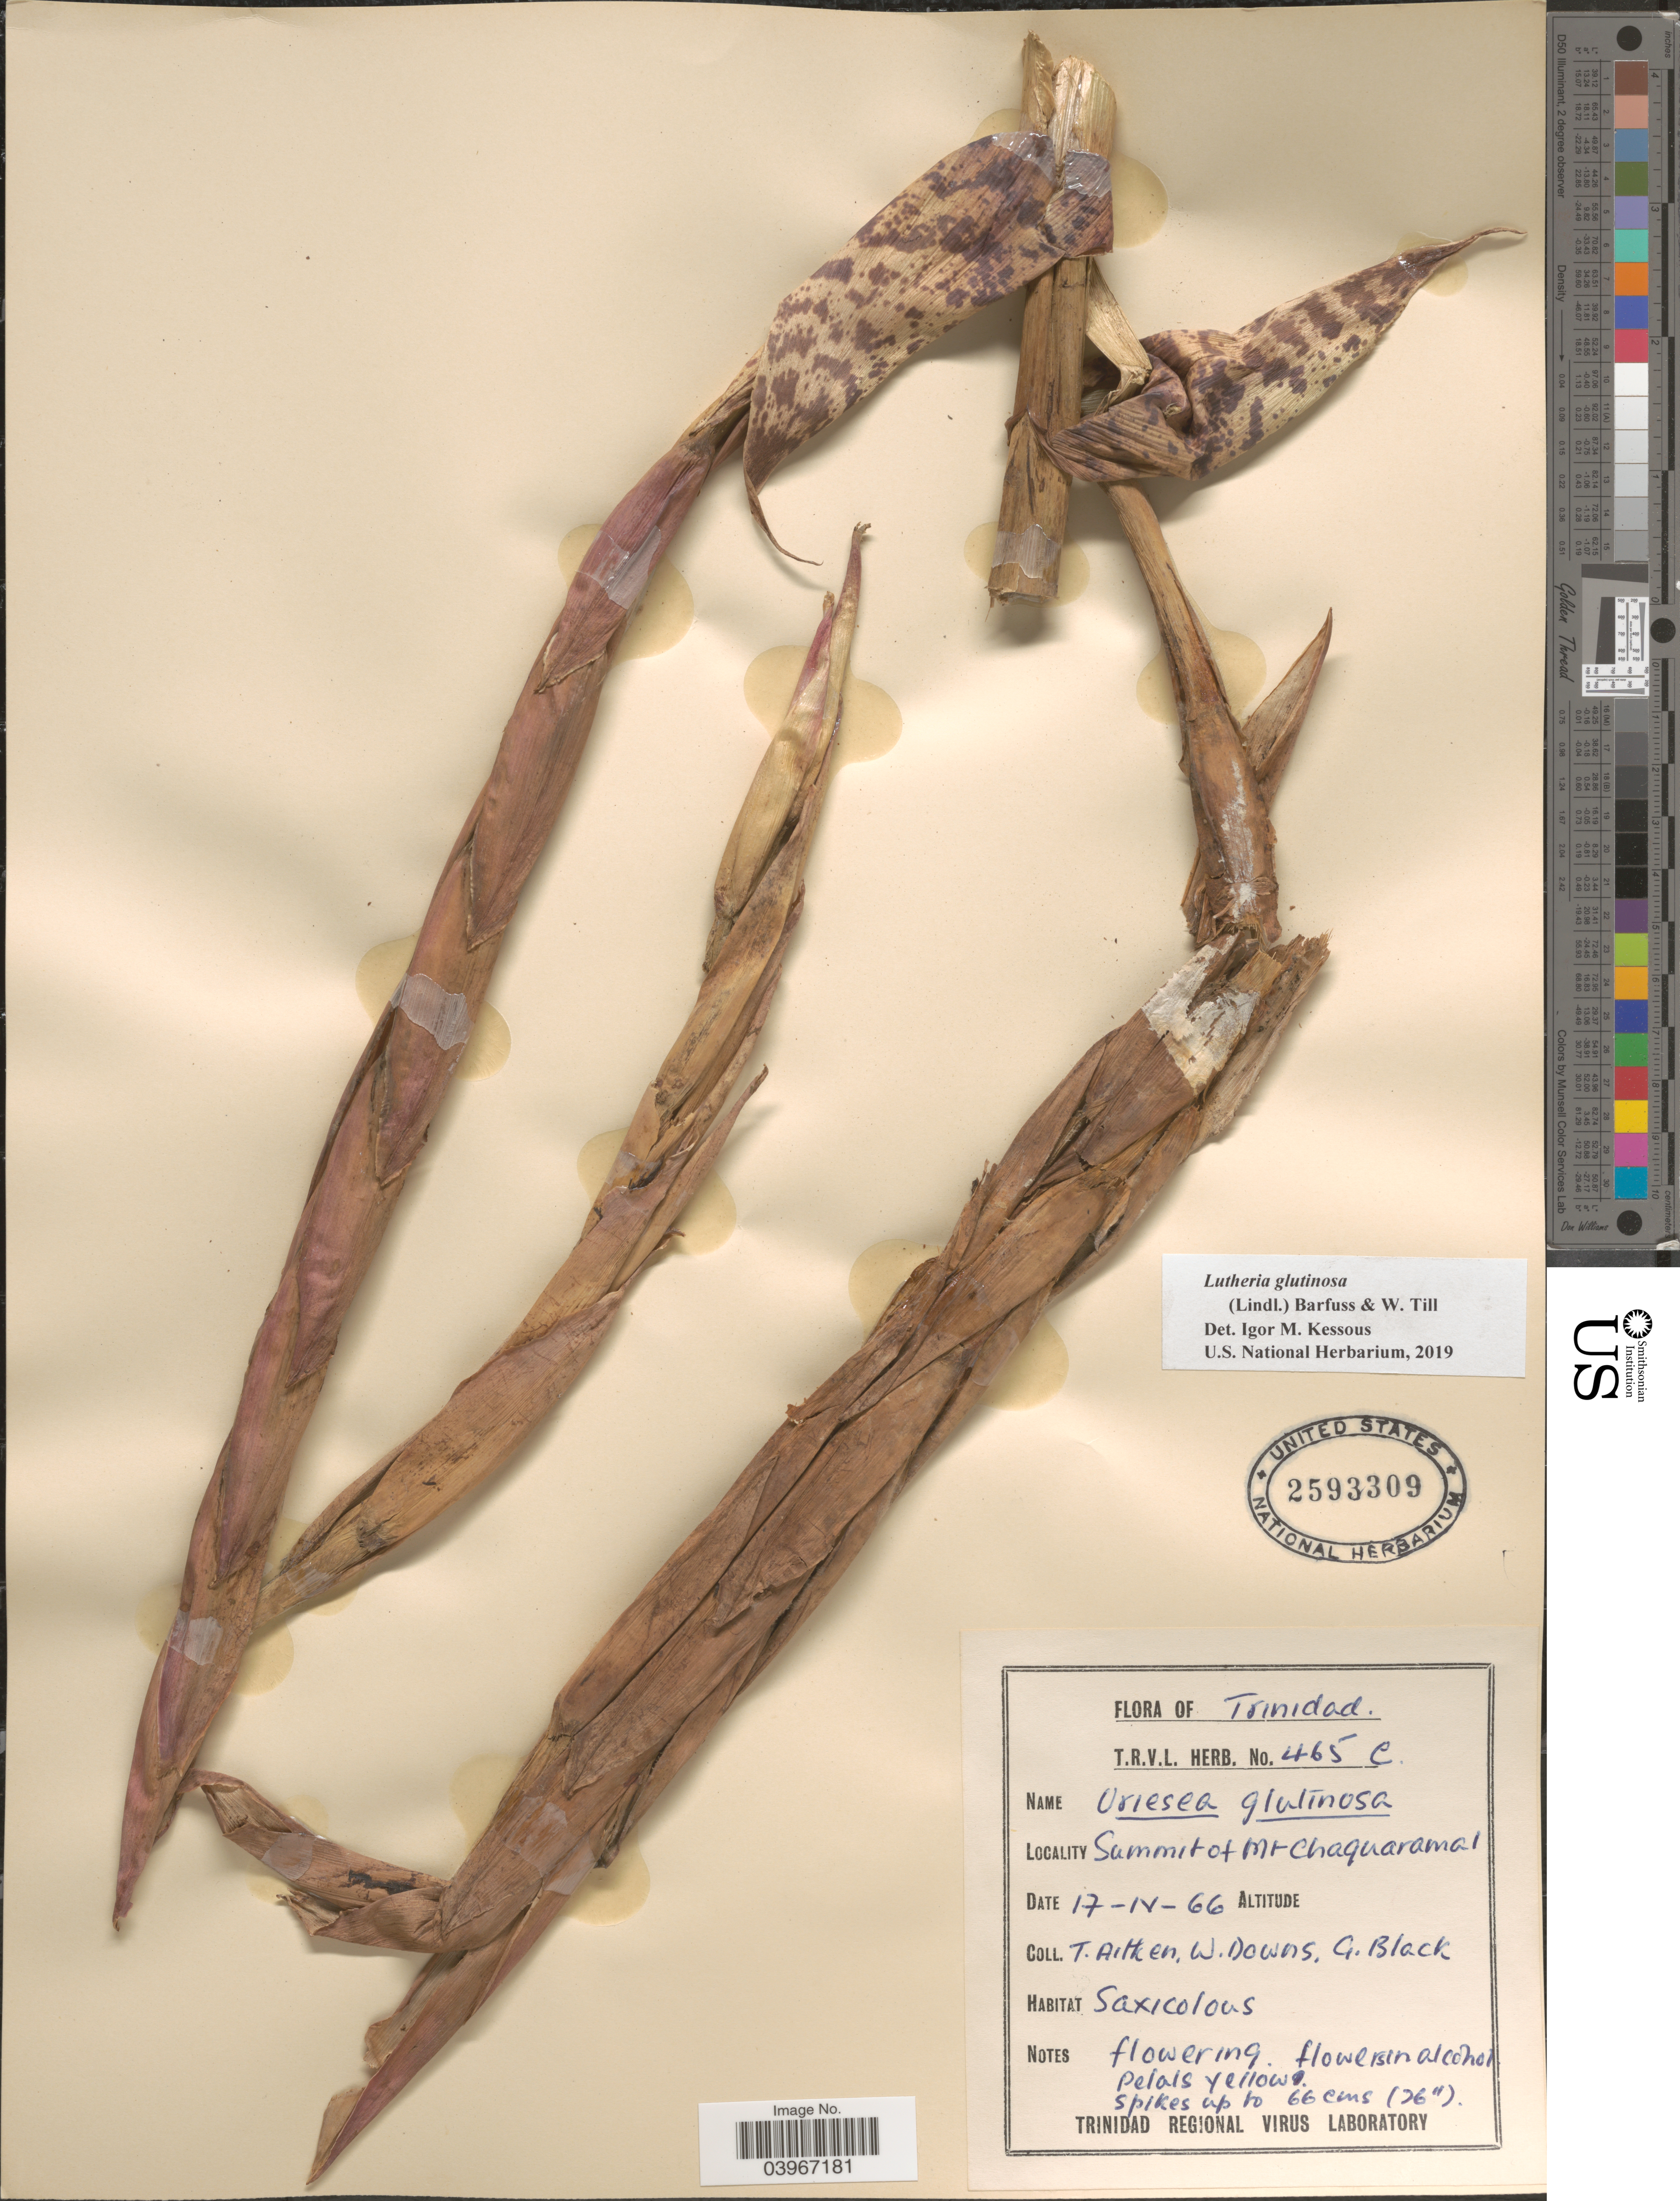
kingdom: Plantae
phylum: Tracheophyta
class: Liliopsida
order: Poales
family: Bromeliaceae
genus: Lutheria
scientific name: Lutheria glutinosa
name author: (Lindl.) Barfuss & W. Till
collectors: T. Aitken, W. G. Downs & G. A. Black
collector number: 465C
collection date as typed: Transcribed d/m/y: 17/4/66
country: Trinidad and Tobago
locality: Trinidad. Summit of Mt. Chaguaramal.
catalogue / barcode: US 2593309